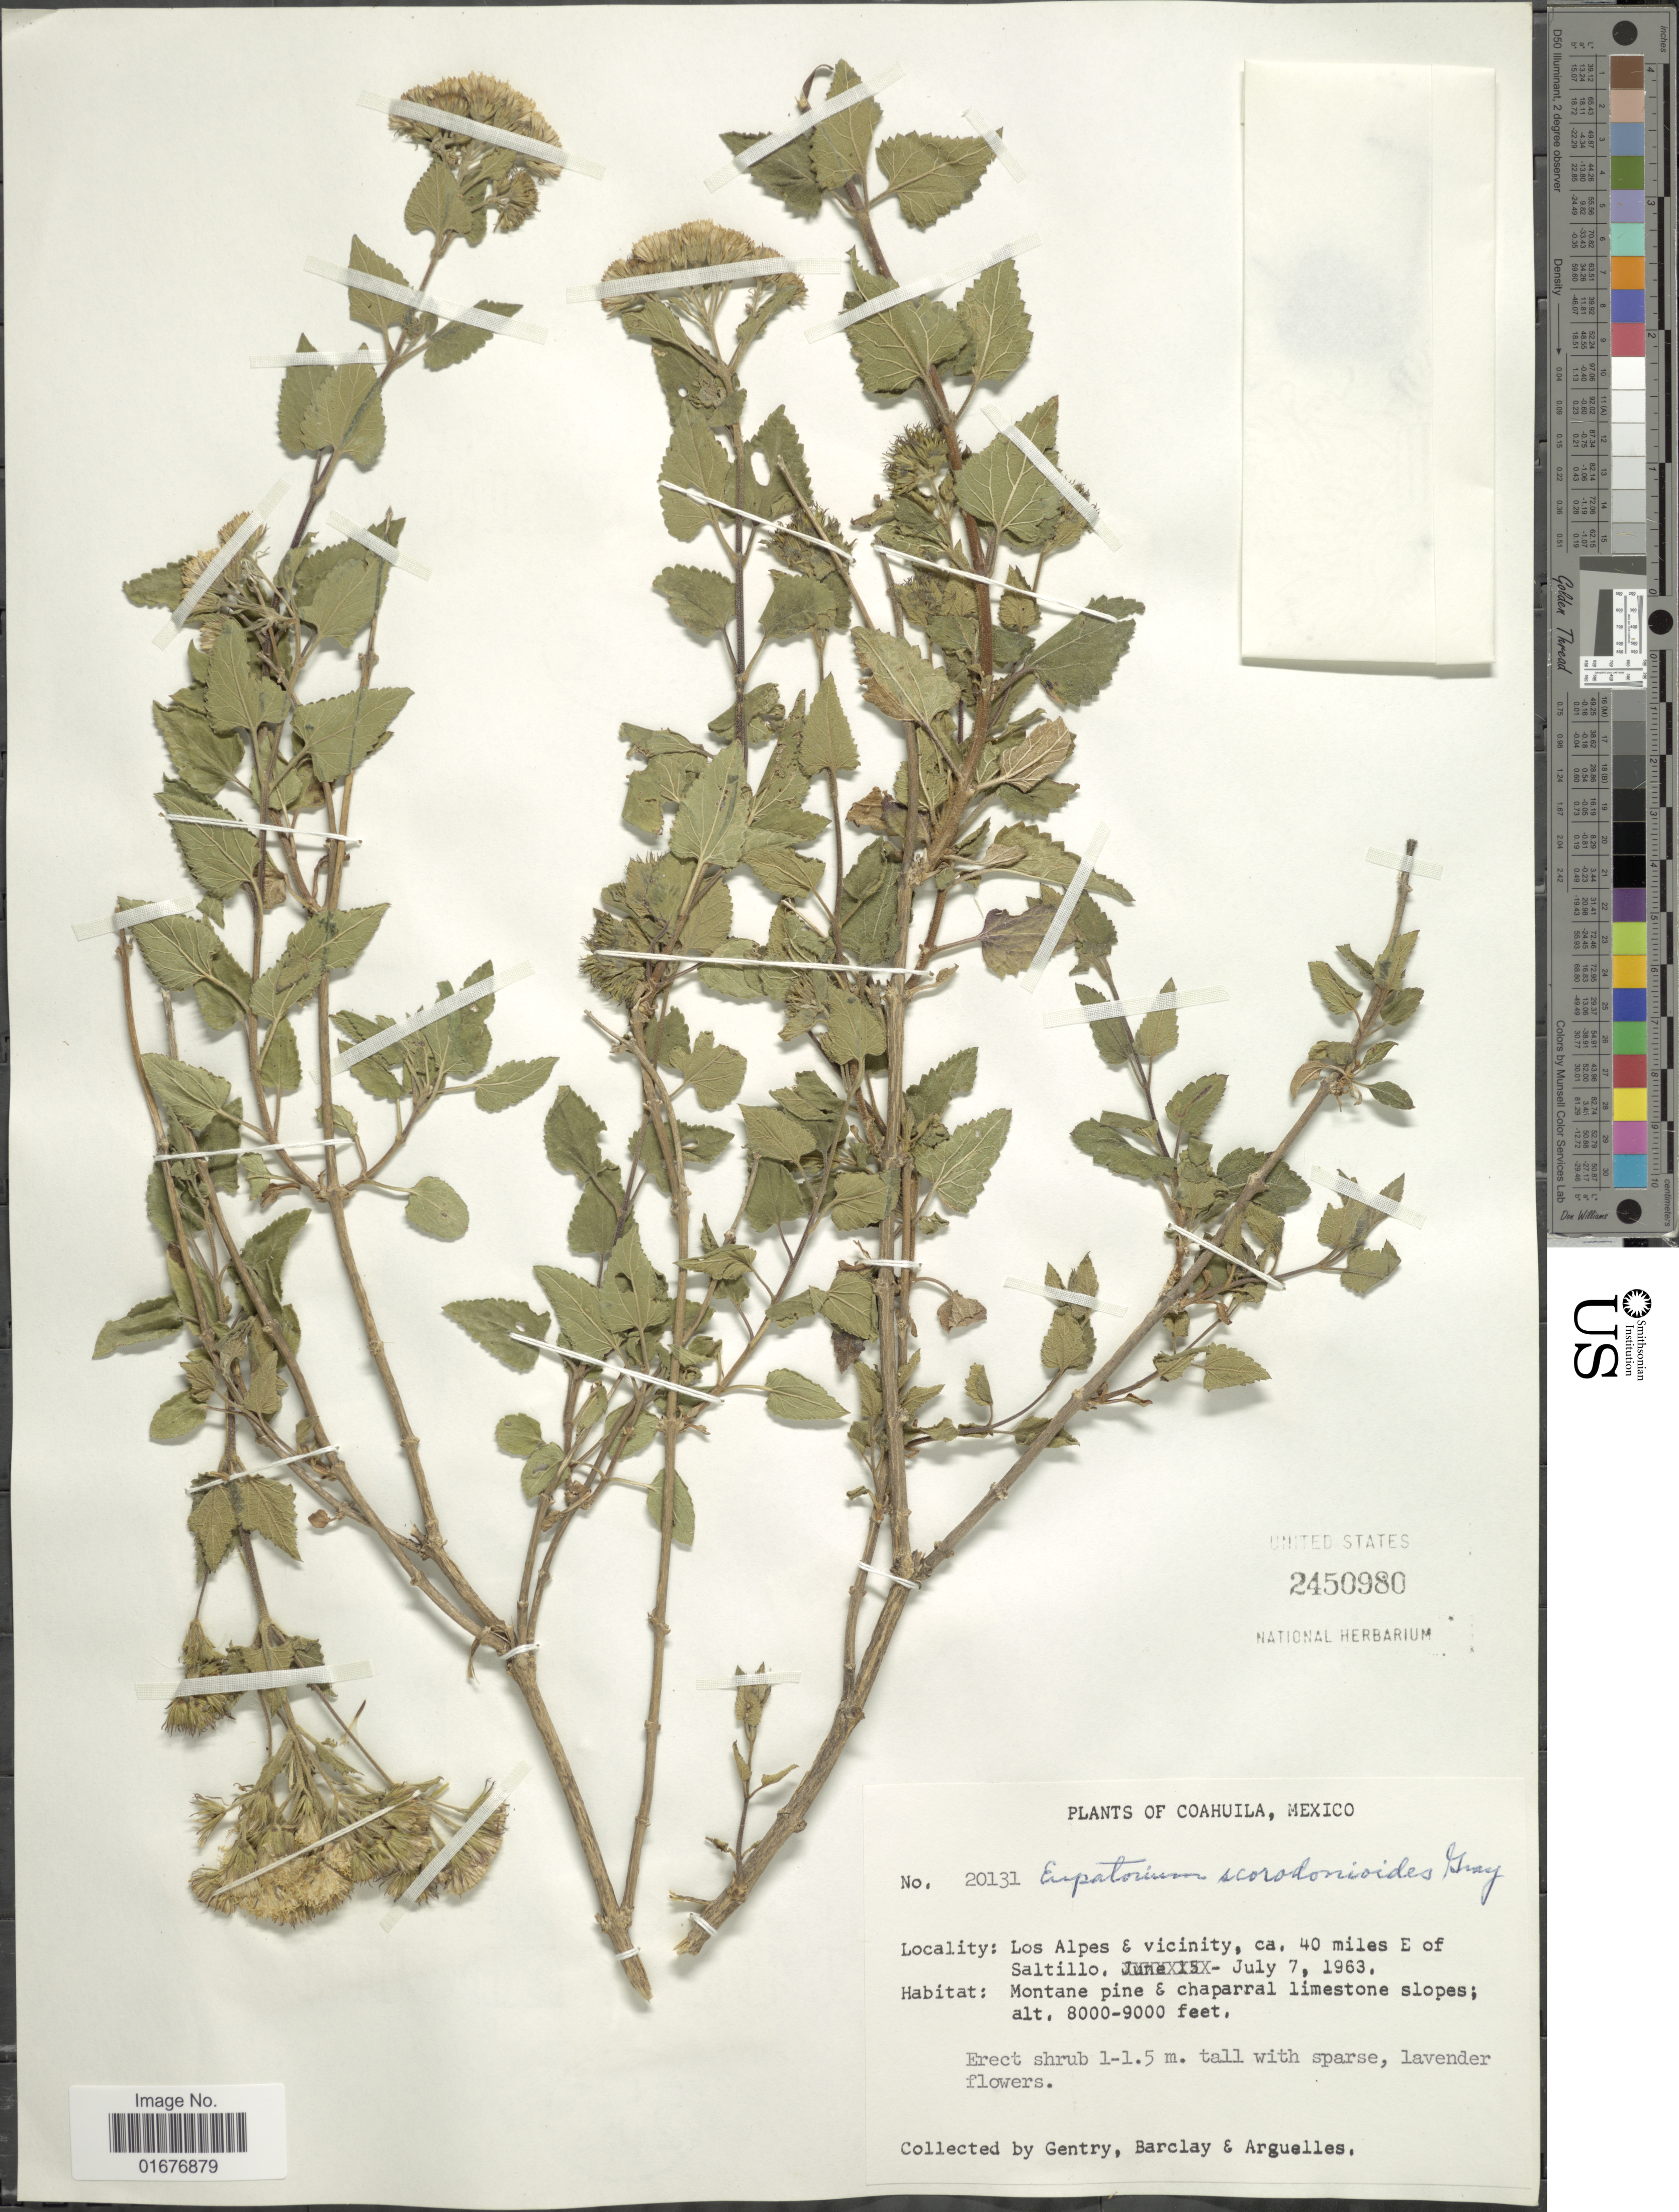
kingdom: Plantae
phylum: Tracheophyta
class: Magnoliopsida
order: Asterales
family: Asteraceae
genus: Ageratina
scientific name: Ageratina scorodonioides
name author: (A. Gray) R.M. King & H. Rob.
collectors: Gentry, --, -- Barclay & Arguelles, --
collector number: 20131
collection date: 1963-07-07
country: Mexico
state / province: Coahuila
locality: Los Alpes & vicinity, ca. 40 miles E of Saltillo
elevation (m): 2438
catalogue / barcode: US 2450980